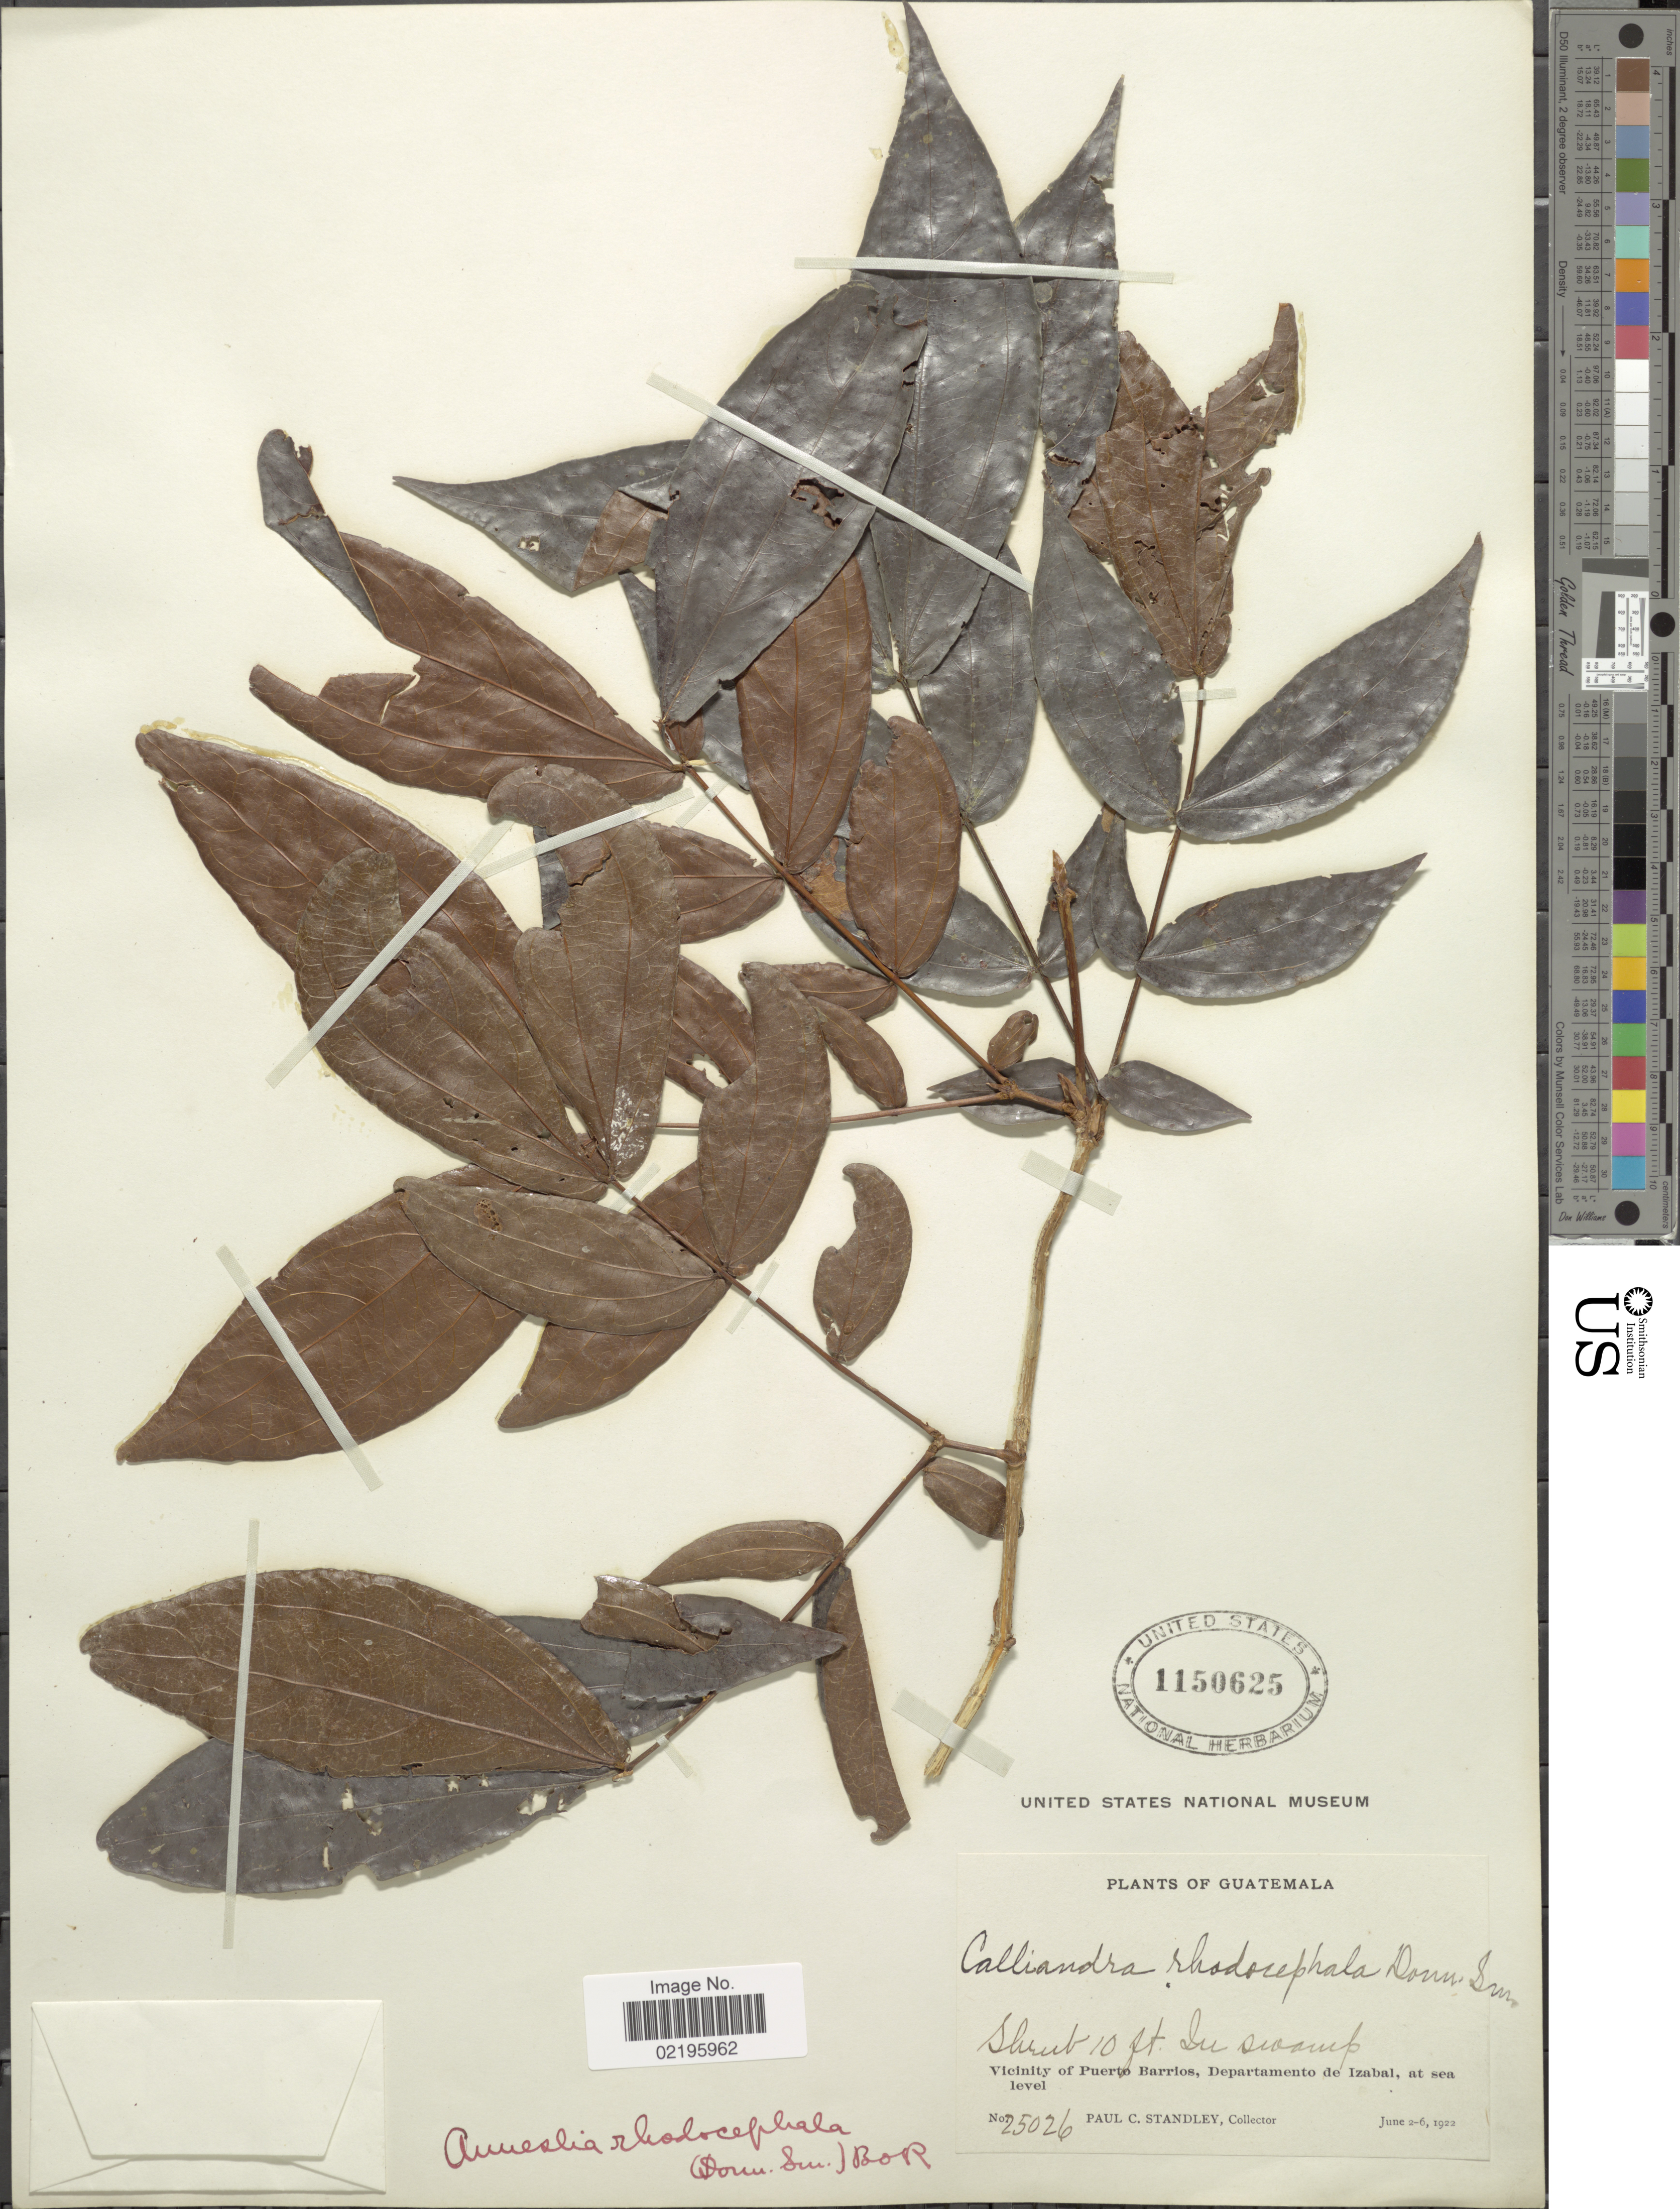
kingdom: Plantae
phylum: Tracheophyta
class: Magnoliopsida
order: Fabales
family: Fabaceae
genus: Calliandra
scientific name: Calliandra rhodocephala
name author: Donn. Sm.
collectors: P. C. Standley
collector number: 25026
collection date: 1922-06-02/1922-06-06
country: Guatemala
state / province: Izabal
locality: Vicinity of Puerto Barrios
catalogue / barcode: US 1150625